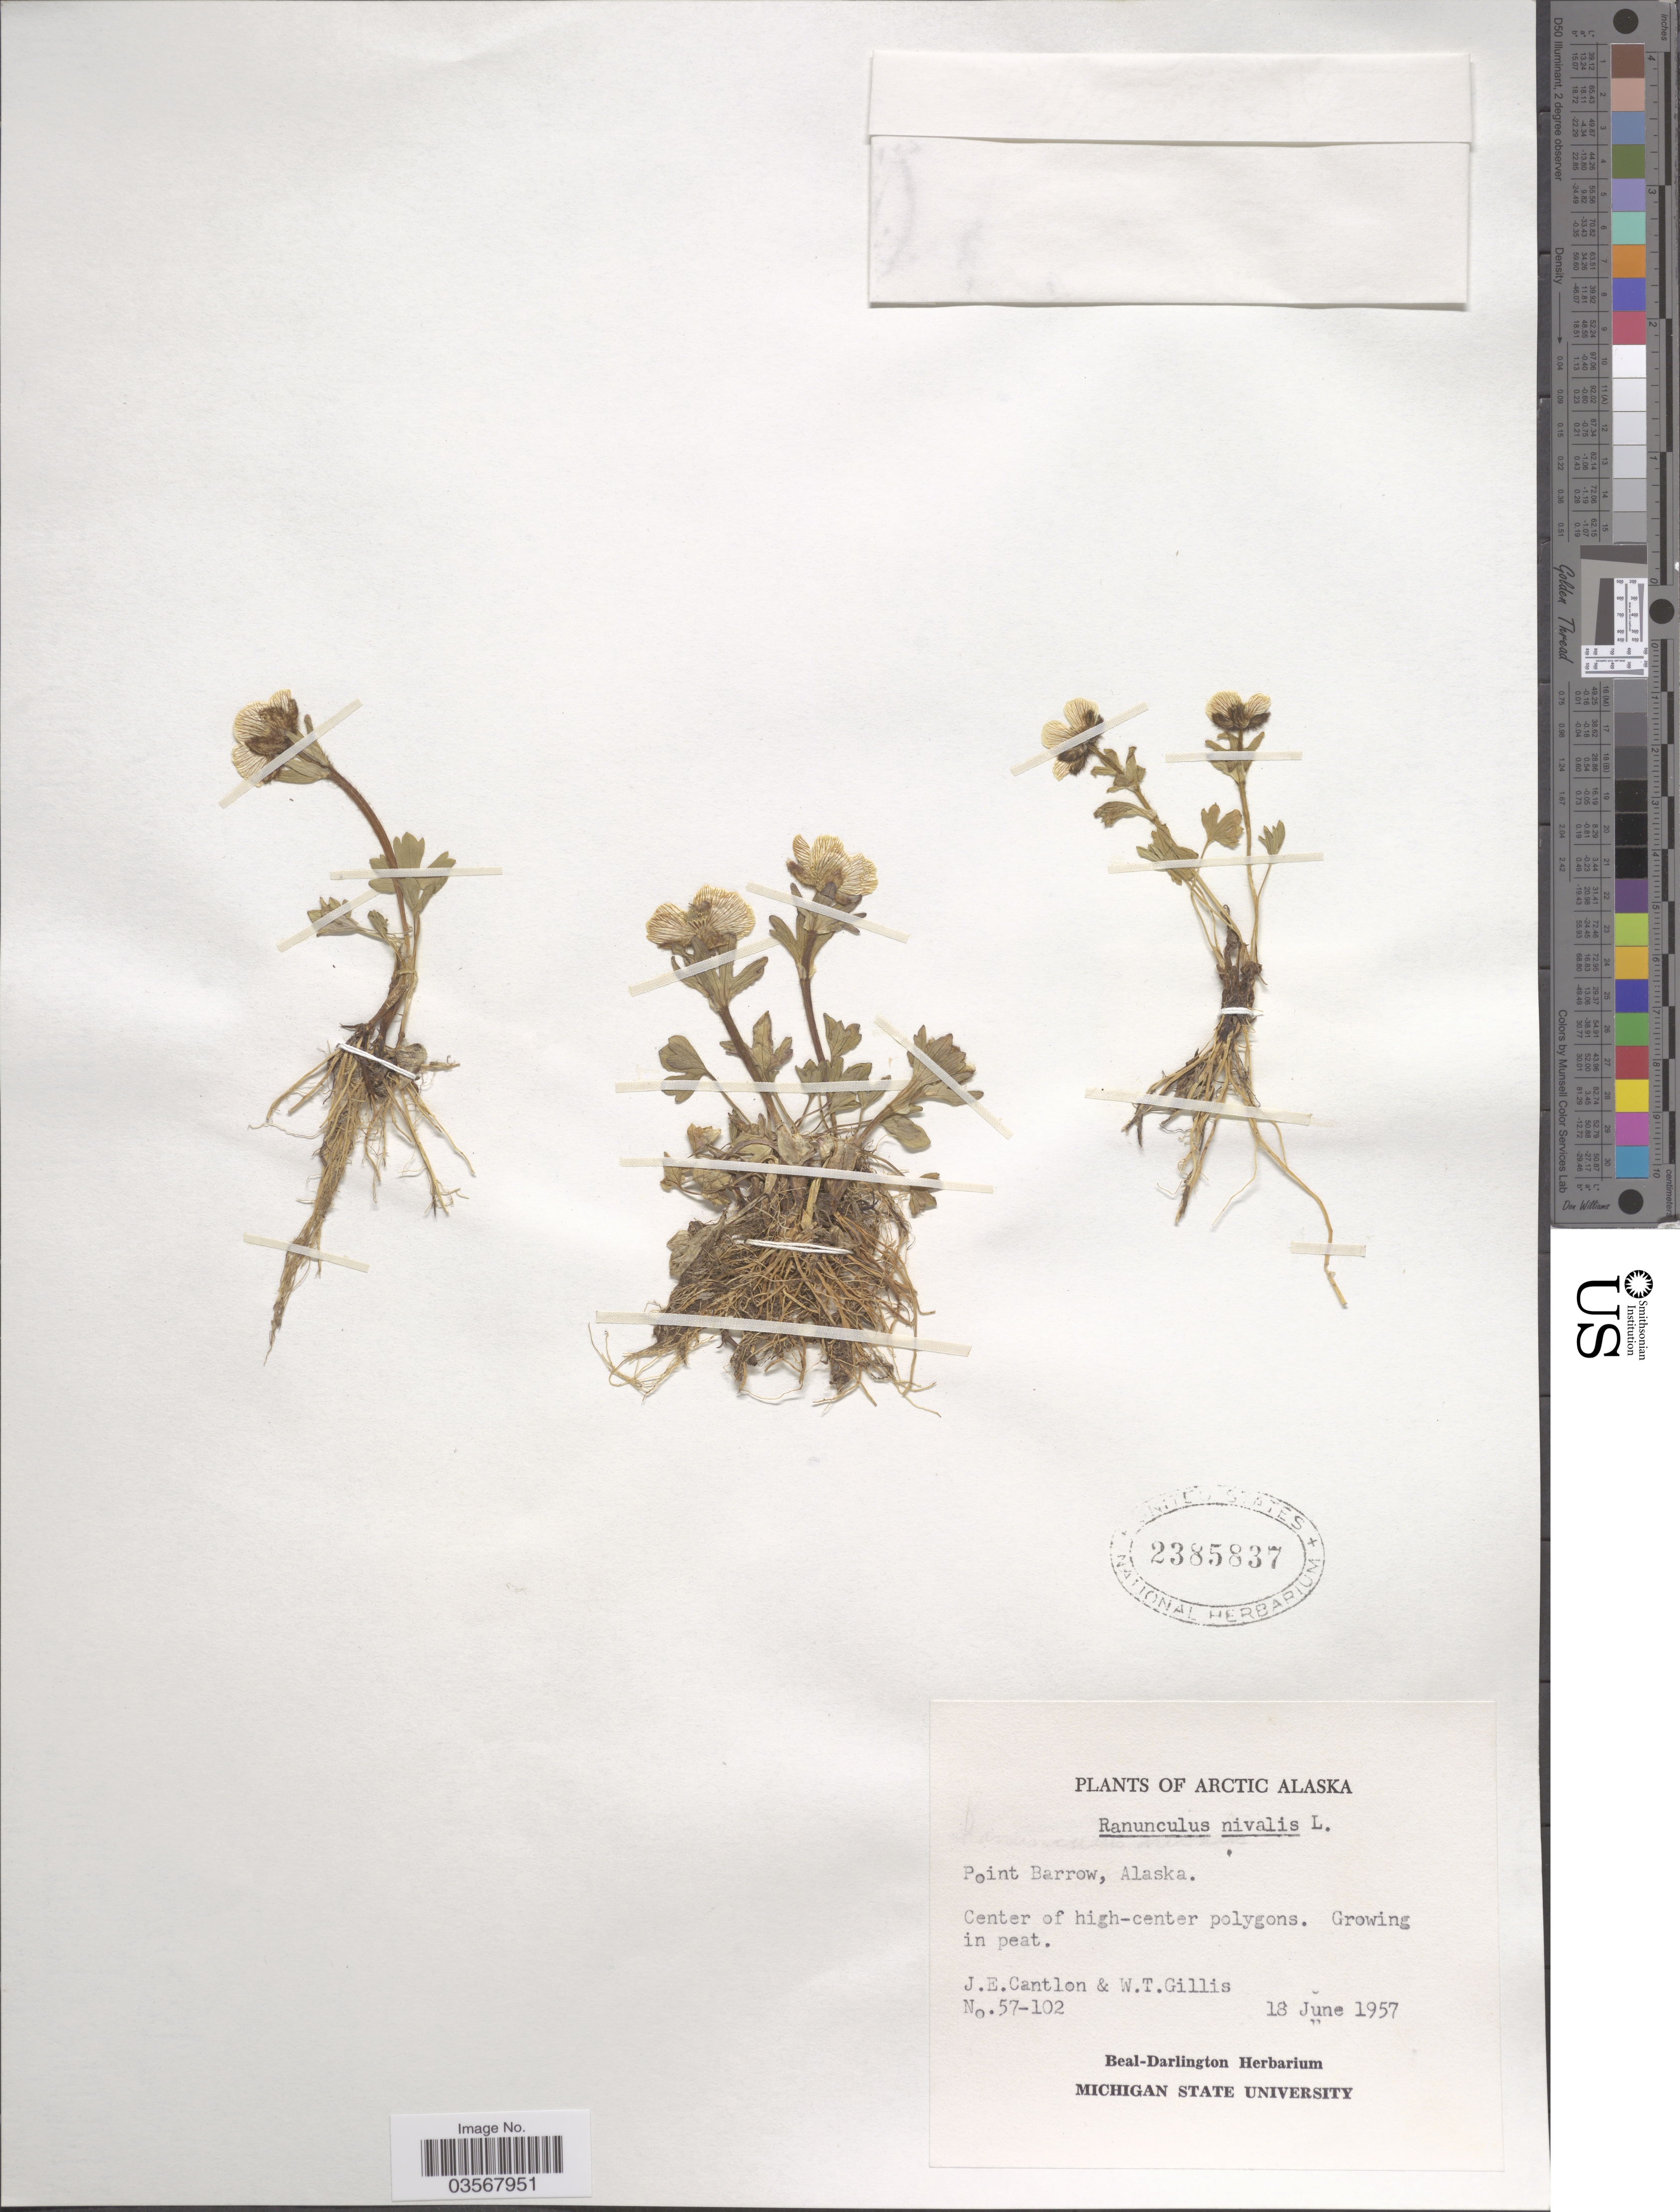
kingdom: Plantae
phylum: Tracheophyta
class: Magnoliopsida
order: Ranunculales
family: Ranunculaceae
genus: Ranunculus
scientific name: Ranunculus nivalis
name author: L.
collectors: J. Cantlon & W. T. Gillis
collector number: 57-102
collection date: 1957-06-18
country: United States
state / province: Alaska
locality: Arctic Alaska. Point Barrow.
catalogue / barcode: US 2385837